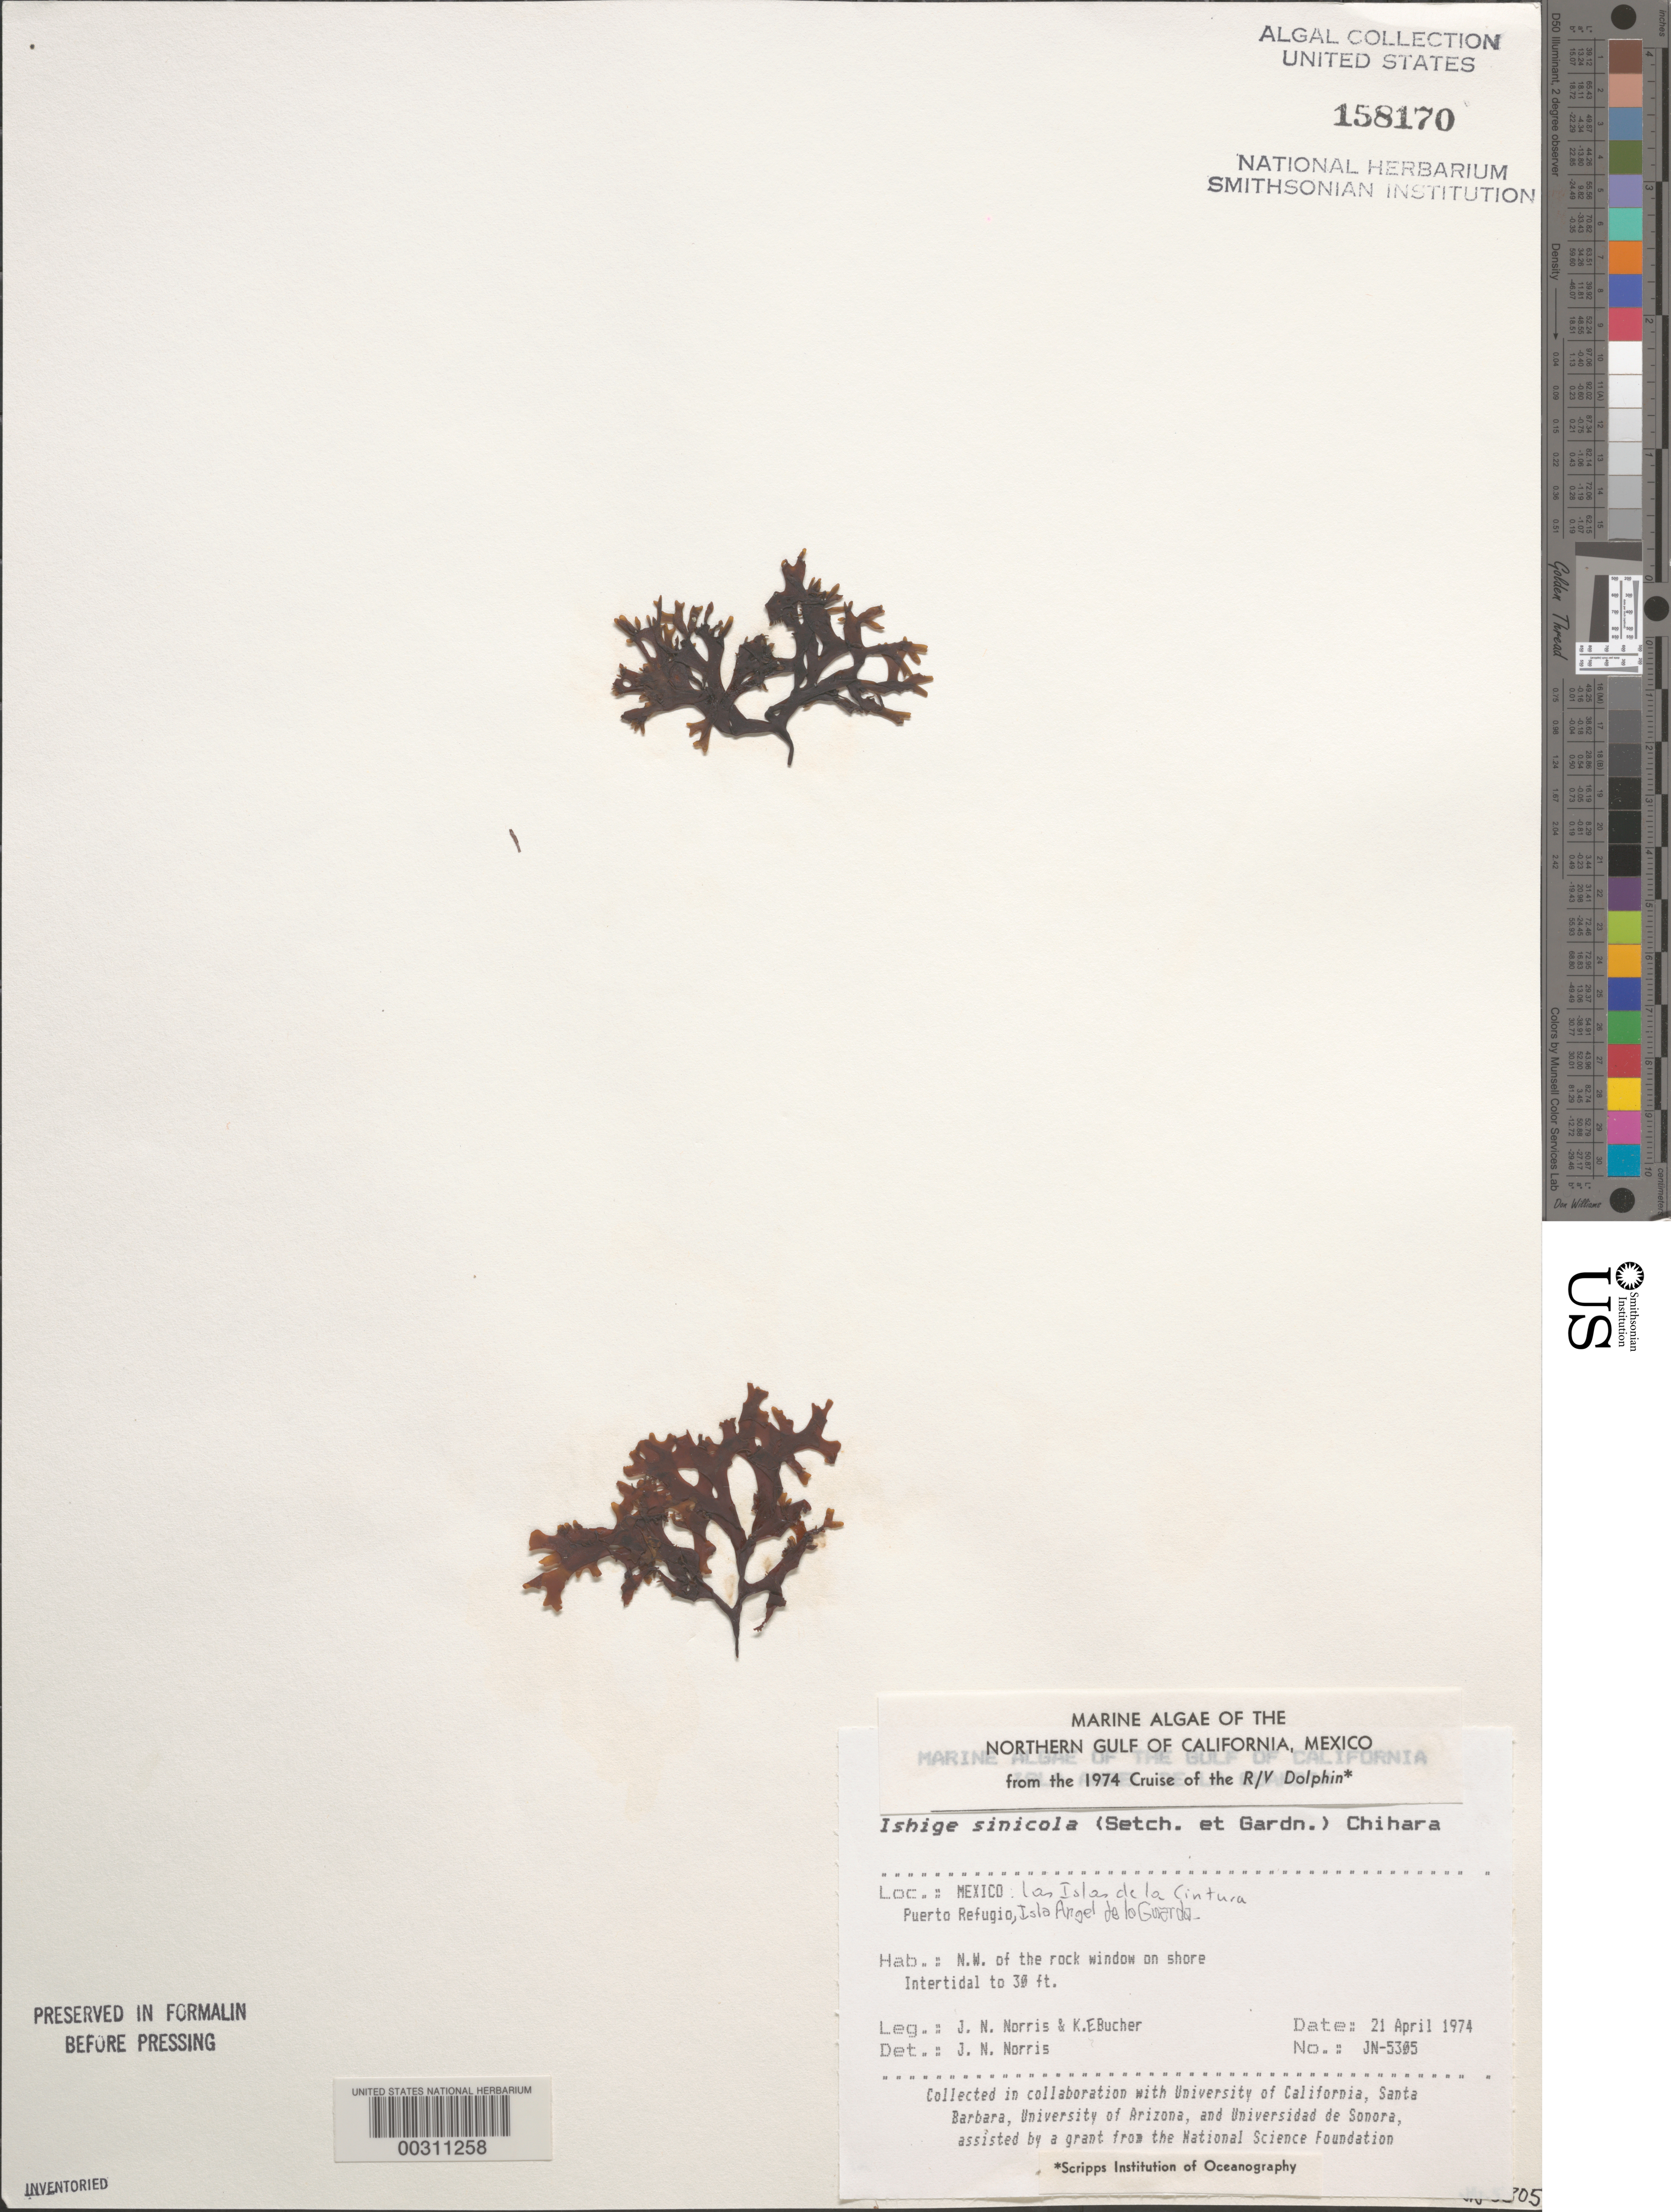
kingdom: Chromista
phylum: Ochrophyta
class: Phaeophyceae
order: Ishigeales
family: Ishigeaceae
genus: Ishige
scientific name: Ishige sinicola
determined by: Norris, James N.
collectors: J. N. Norris & K. E. Bucher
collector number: JN-5305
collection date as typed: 21 Apr 1974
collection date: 1974-04-21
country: Mexico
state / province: Baja California Norte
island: Isla Angel de la Guarda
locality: Puerto Refugio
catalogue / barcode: US 158170